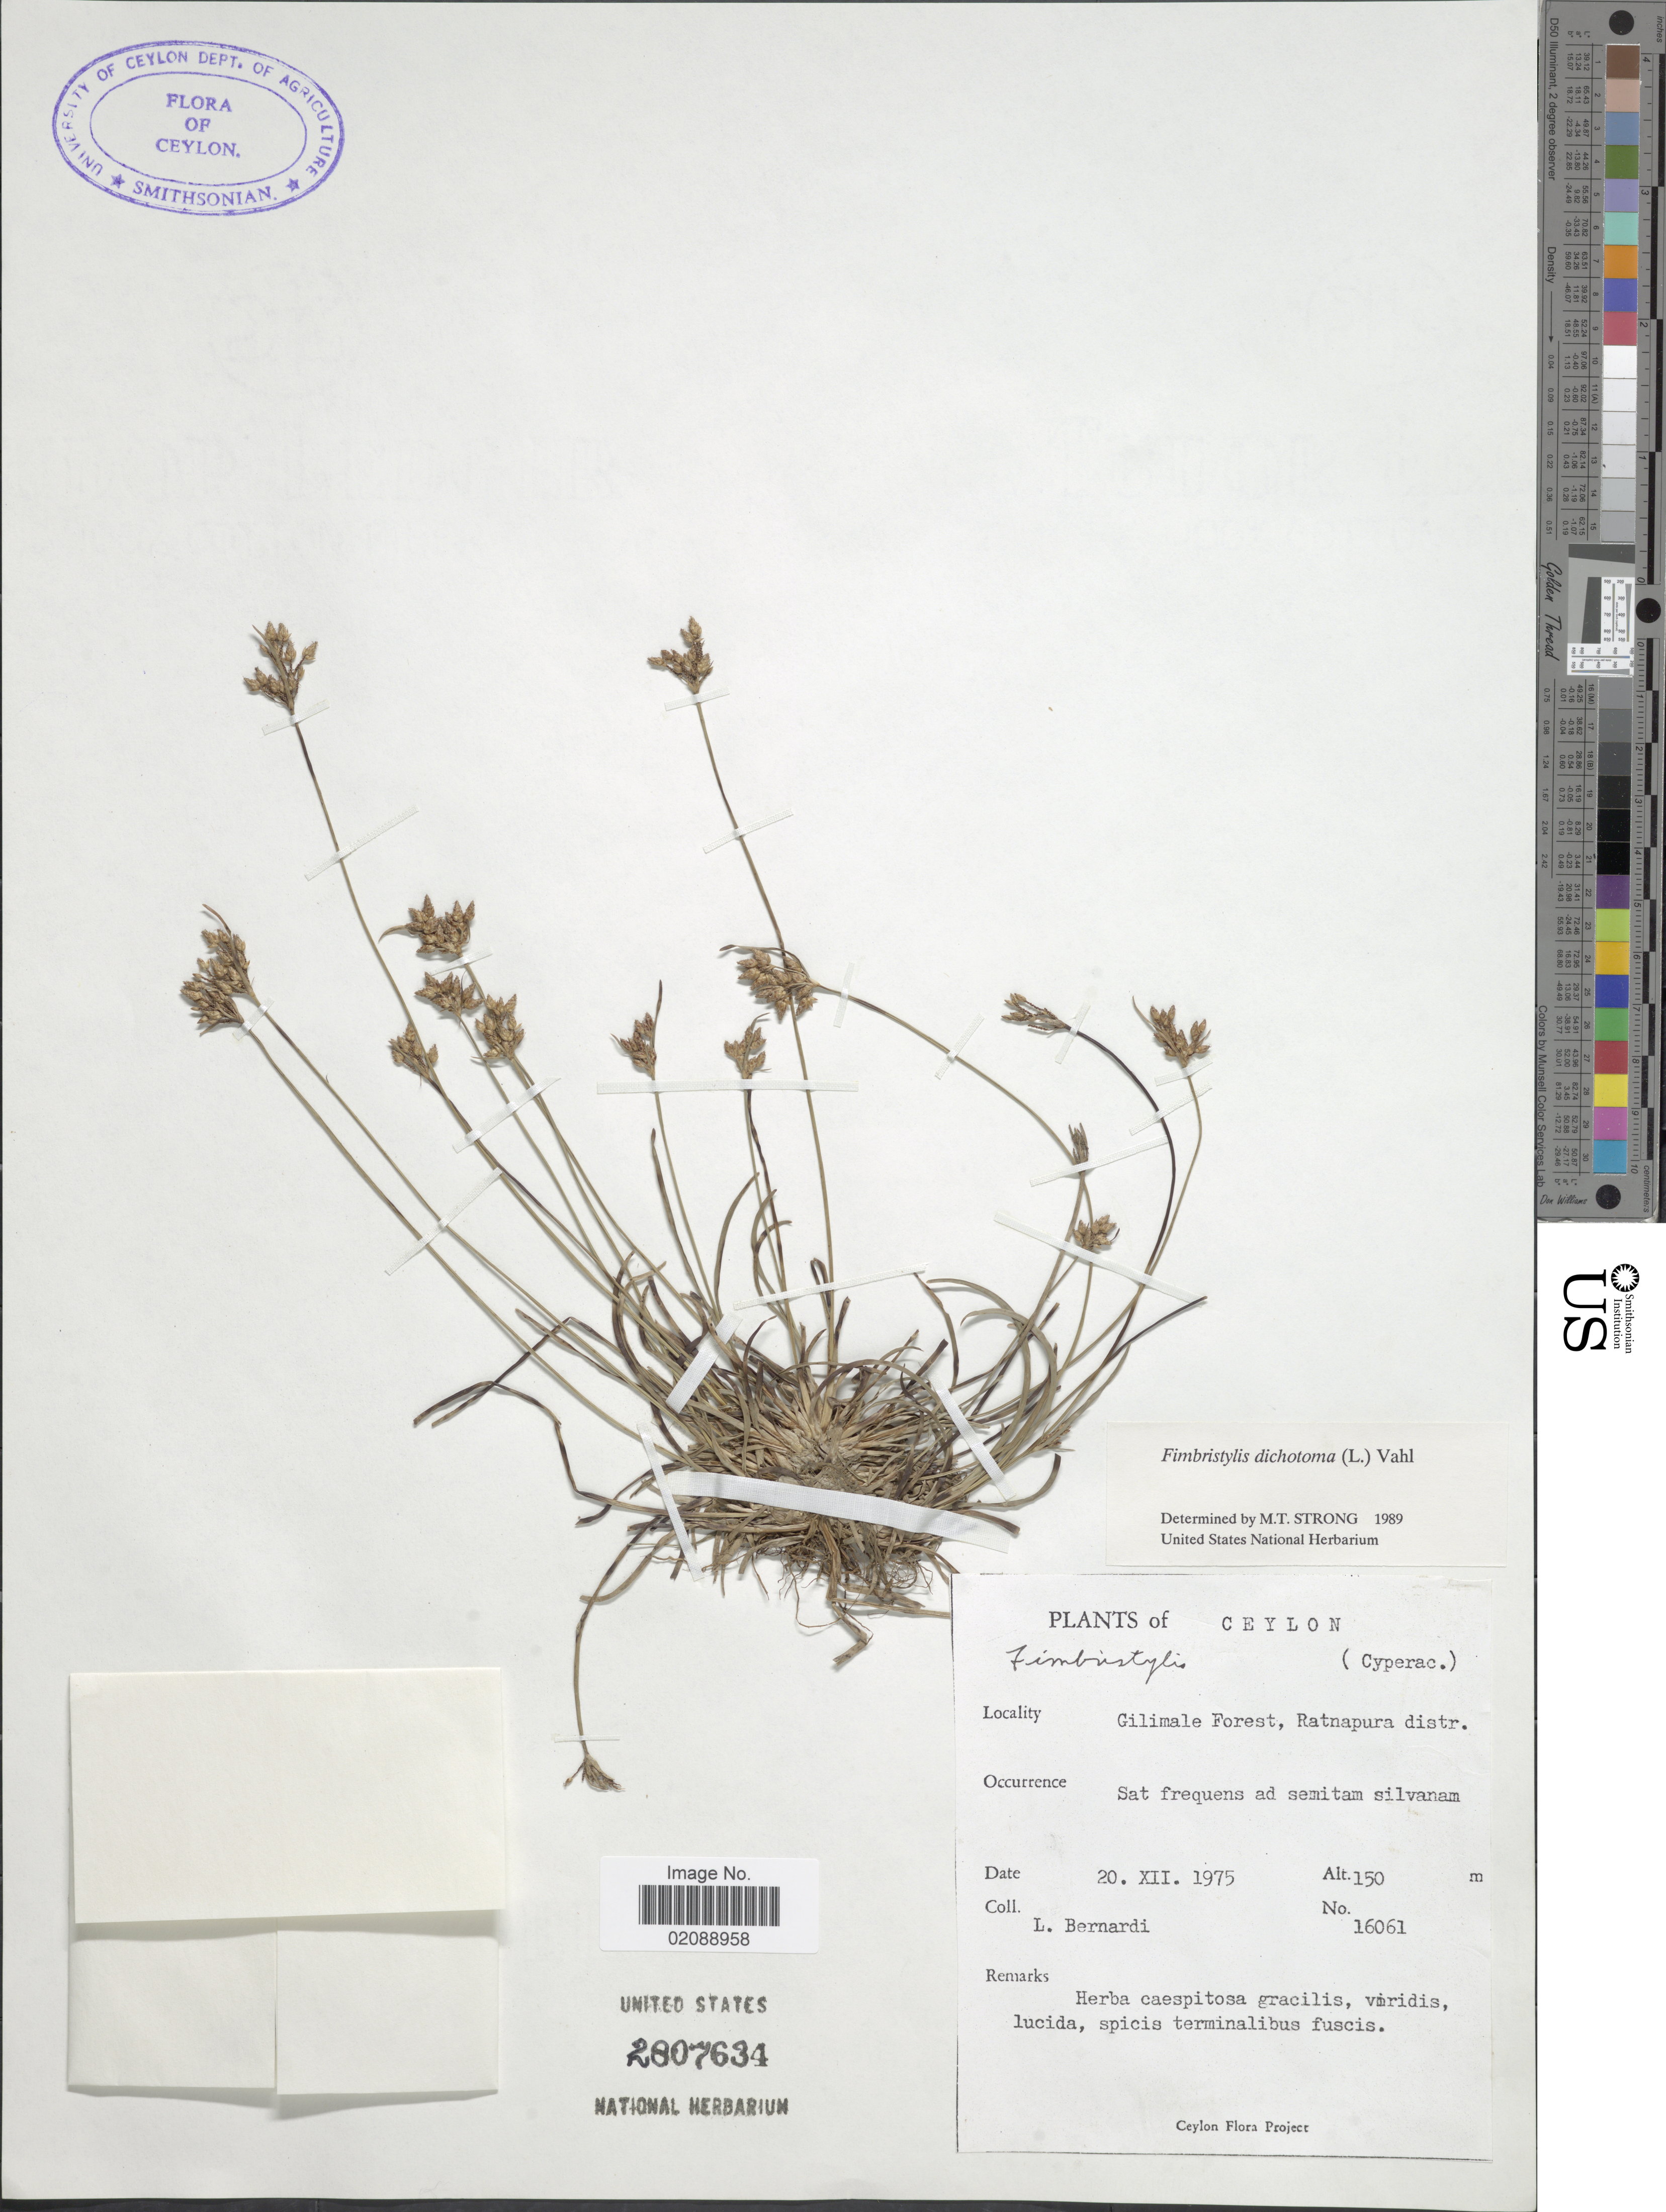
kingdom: Plantae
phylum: Tracheophyta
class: Liliopsida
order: Poales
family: Cyperaceae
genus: Fimbristylis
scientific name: Fimbristylis dichotoma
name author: (L.) Vahl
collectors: L. Bernardi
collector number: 16061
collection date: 1975-12-20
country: Sri Lanka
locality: Ceylon, Gilimale Forest, Ratnapra distr.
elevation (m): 150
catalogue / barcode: US 2807634